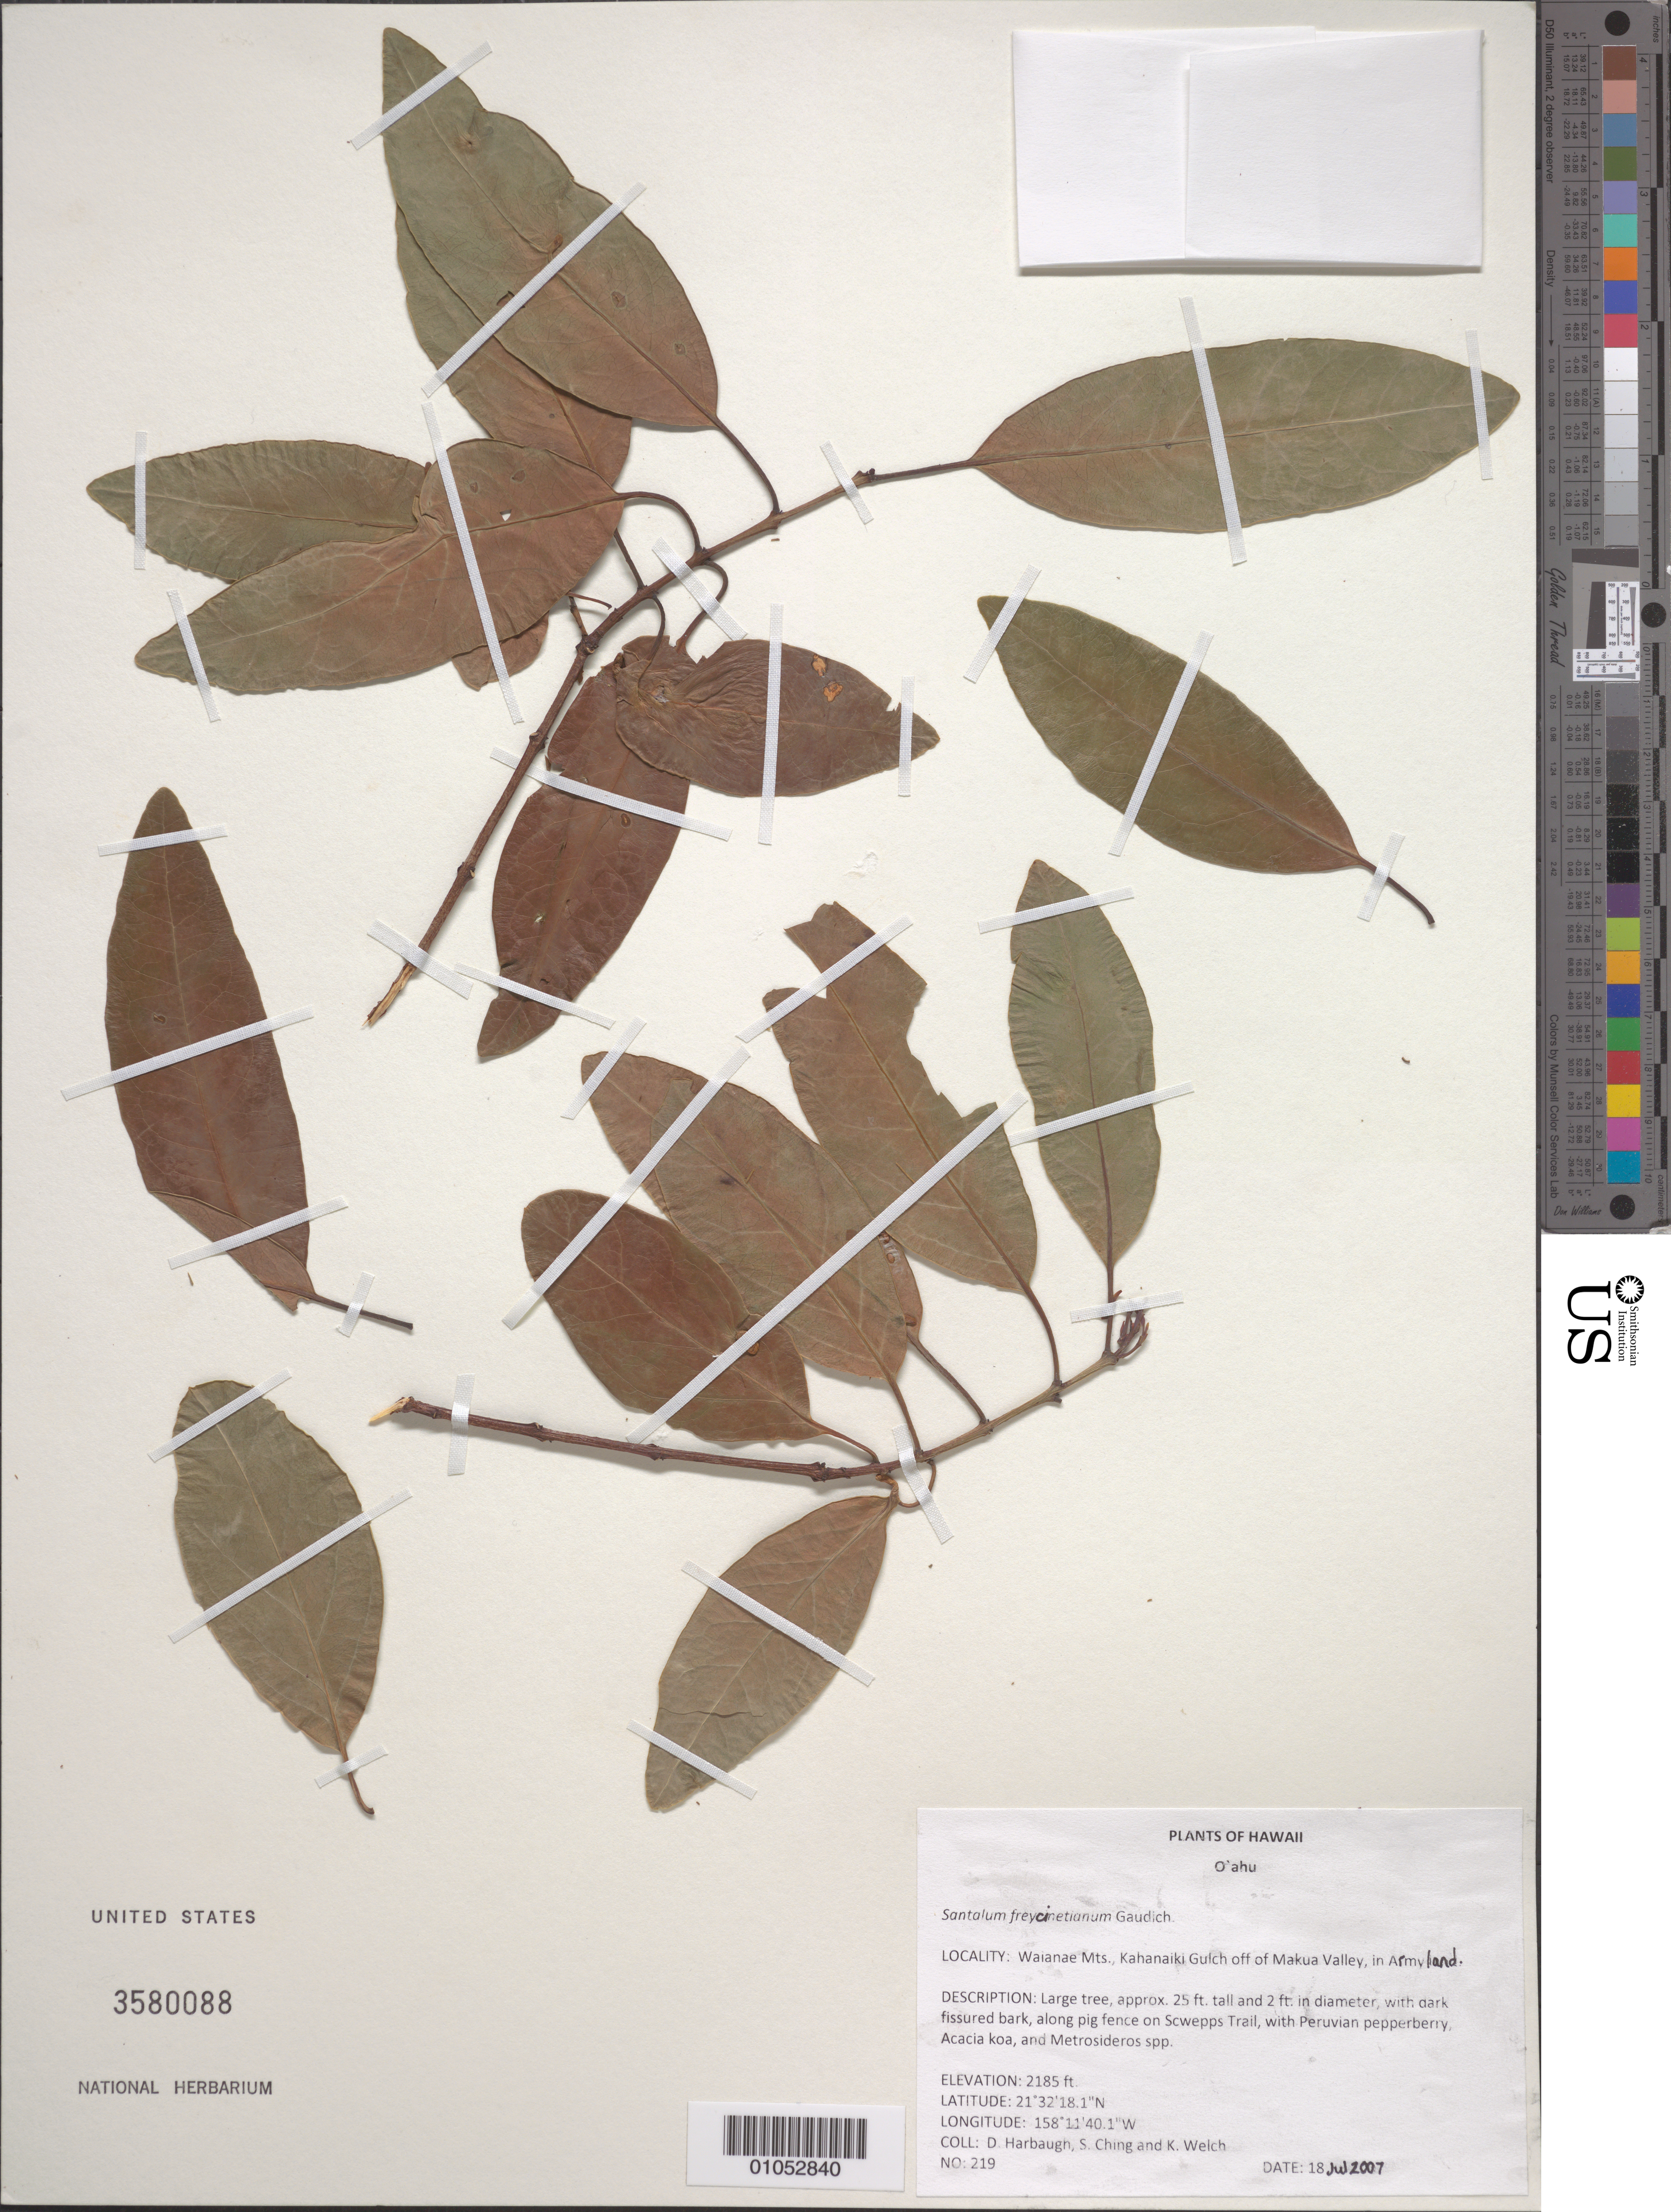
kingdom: Plantae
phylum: Tracheophyta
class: Magnoliopsida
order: Santalales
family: Santalaceae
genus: Santalum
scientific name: Santalum freycinetianum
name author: Gaudich.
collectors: D. Harbaugh, S. Ching & K. Welch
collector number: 219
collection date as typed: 18 Jul 2007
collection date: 2007-07-18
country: United States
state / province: Hawaii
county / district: Honolulu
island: Oahu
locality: Waianae Mts., Kahanaiki Gulch off of Makua Valley, in Army land.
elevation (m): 666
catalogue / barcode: US 3580088